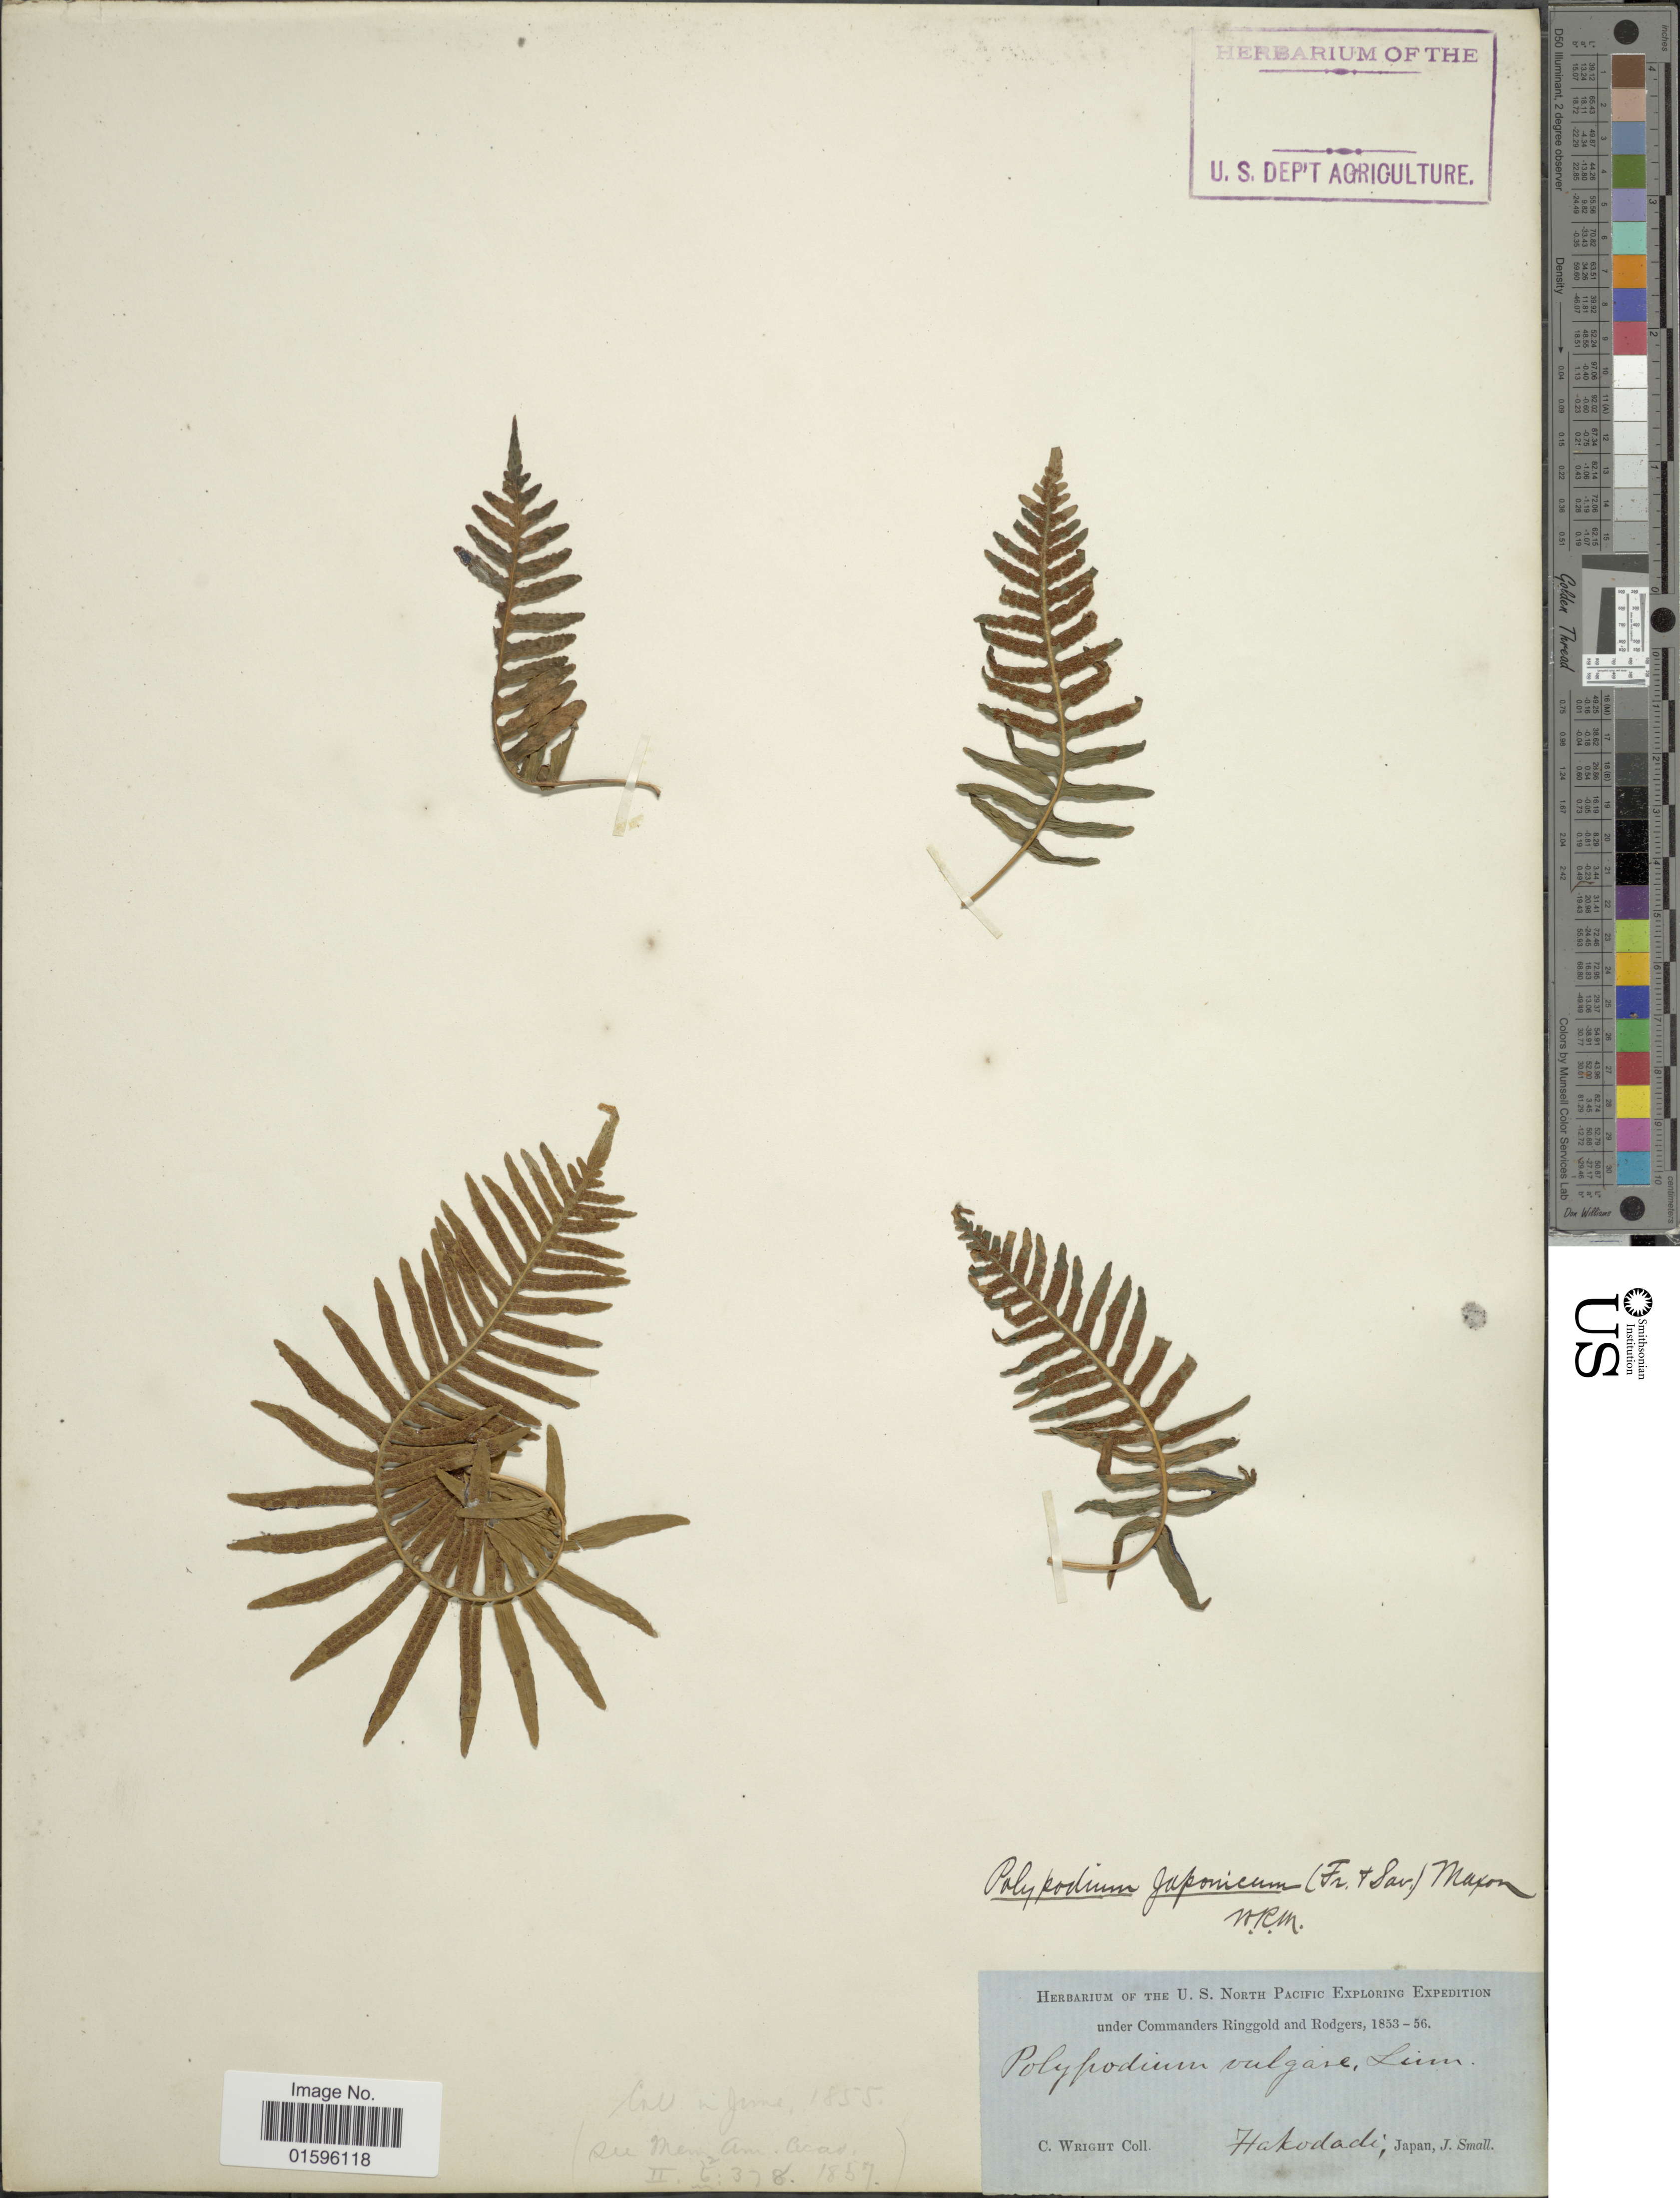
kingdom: Plantae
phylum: Tracheophyta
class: Polypodiopsida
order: Polypodiales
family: Polypodiaceae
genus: Polypodium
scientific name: Polypodium fauriei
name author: Christ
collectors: C. Wright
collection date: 1853/1856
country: Japan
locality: Hakodadi, Japan